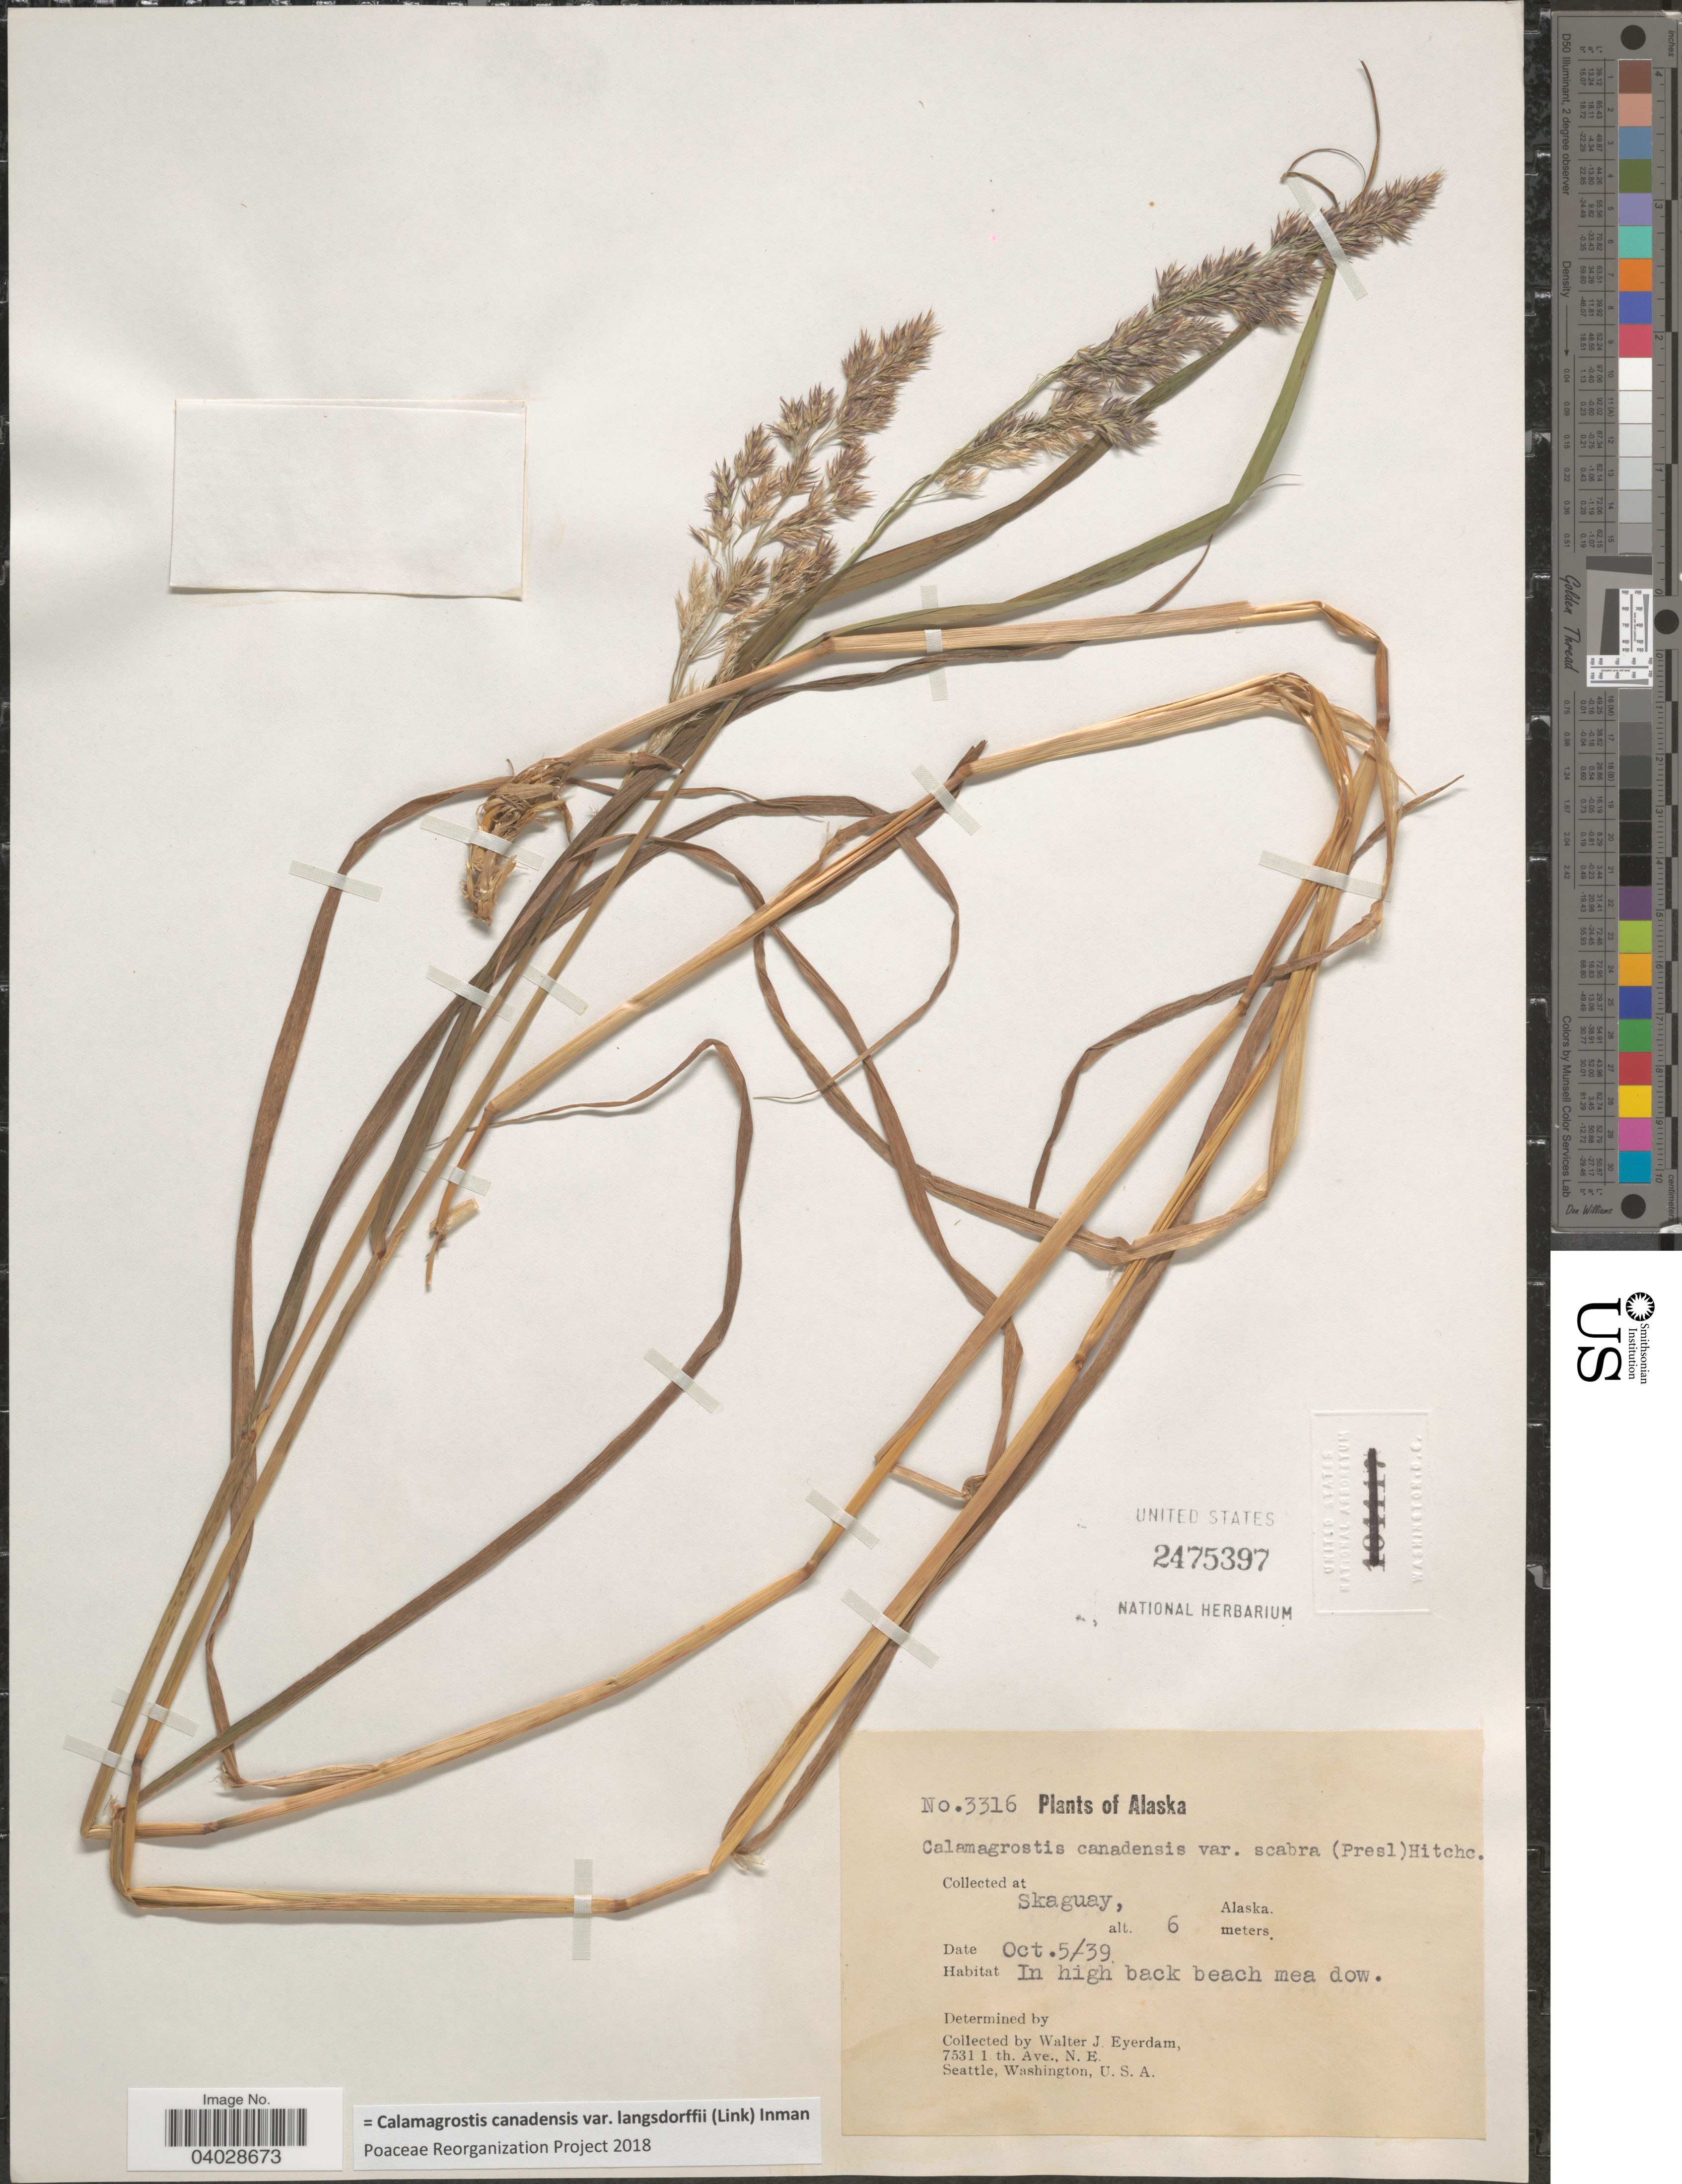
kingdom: Plantae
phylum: Tracheophyta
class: Liliopsida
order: Poales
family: Poaceae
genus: Calamagrostis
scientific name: Calamagrostis canadensis var. langsdorffii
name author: (Link) Inman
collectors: W. J. Eyerdam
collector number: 3316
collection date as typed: Transcribed d/m/y: 5/10/39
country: United States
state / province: Alaska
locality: Skaguay. In high back beach mea dow.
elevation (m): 6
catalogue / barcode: US 2475397